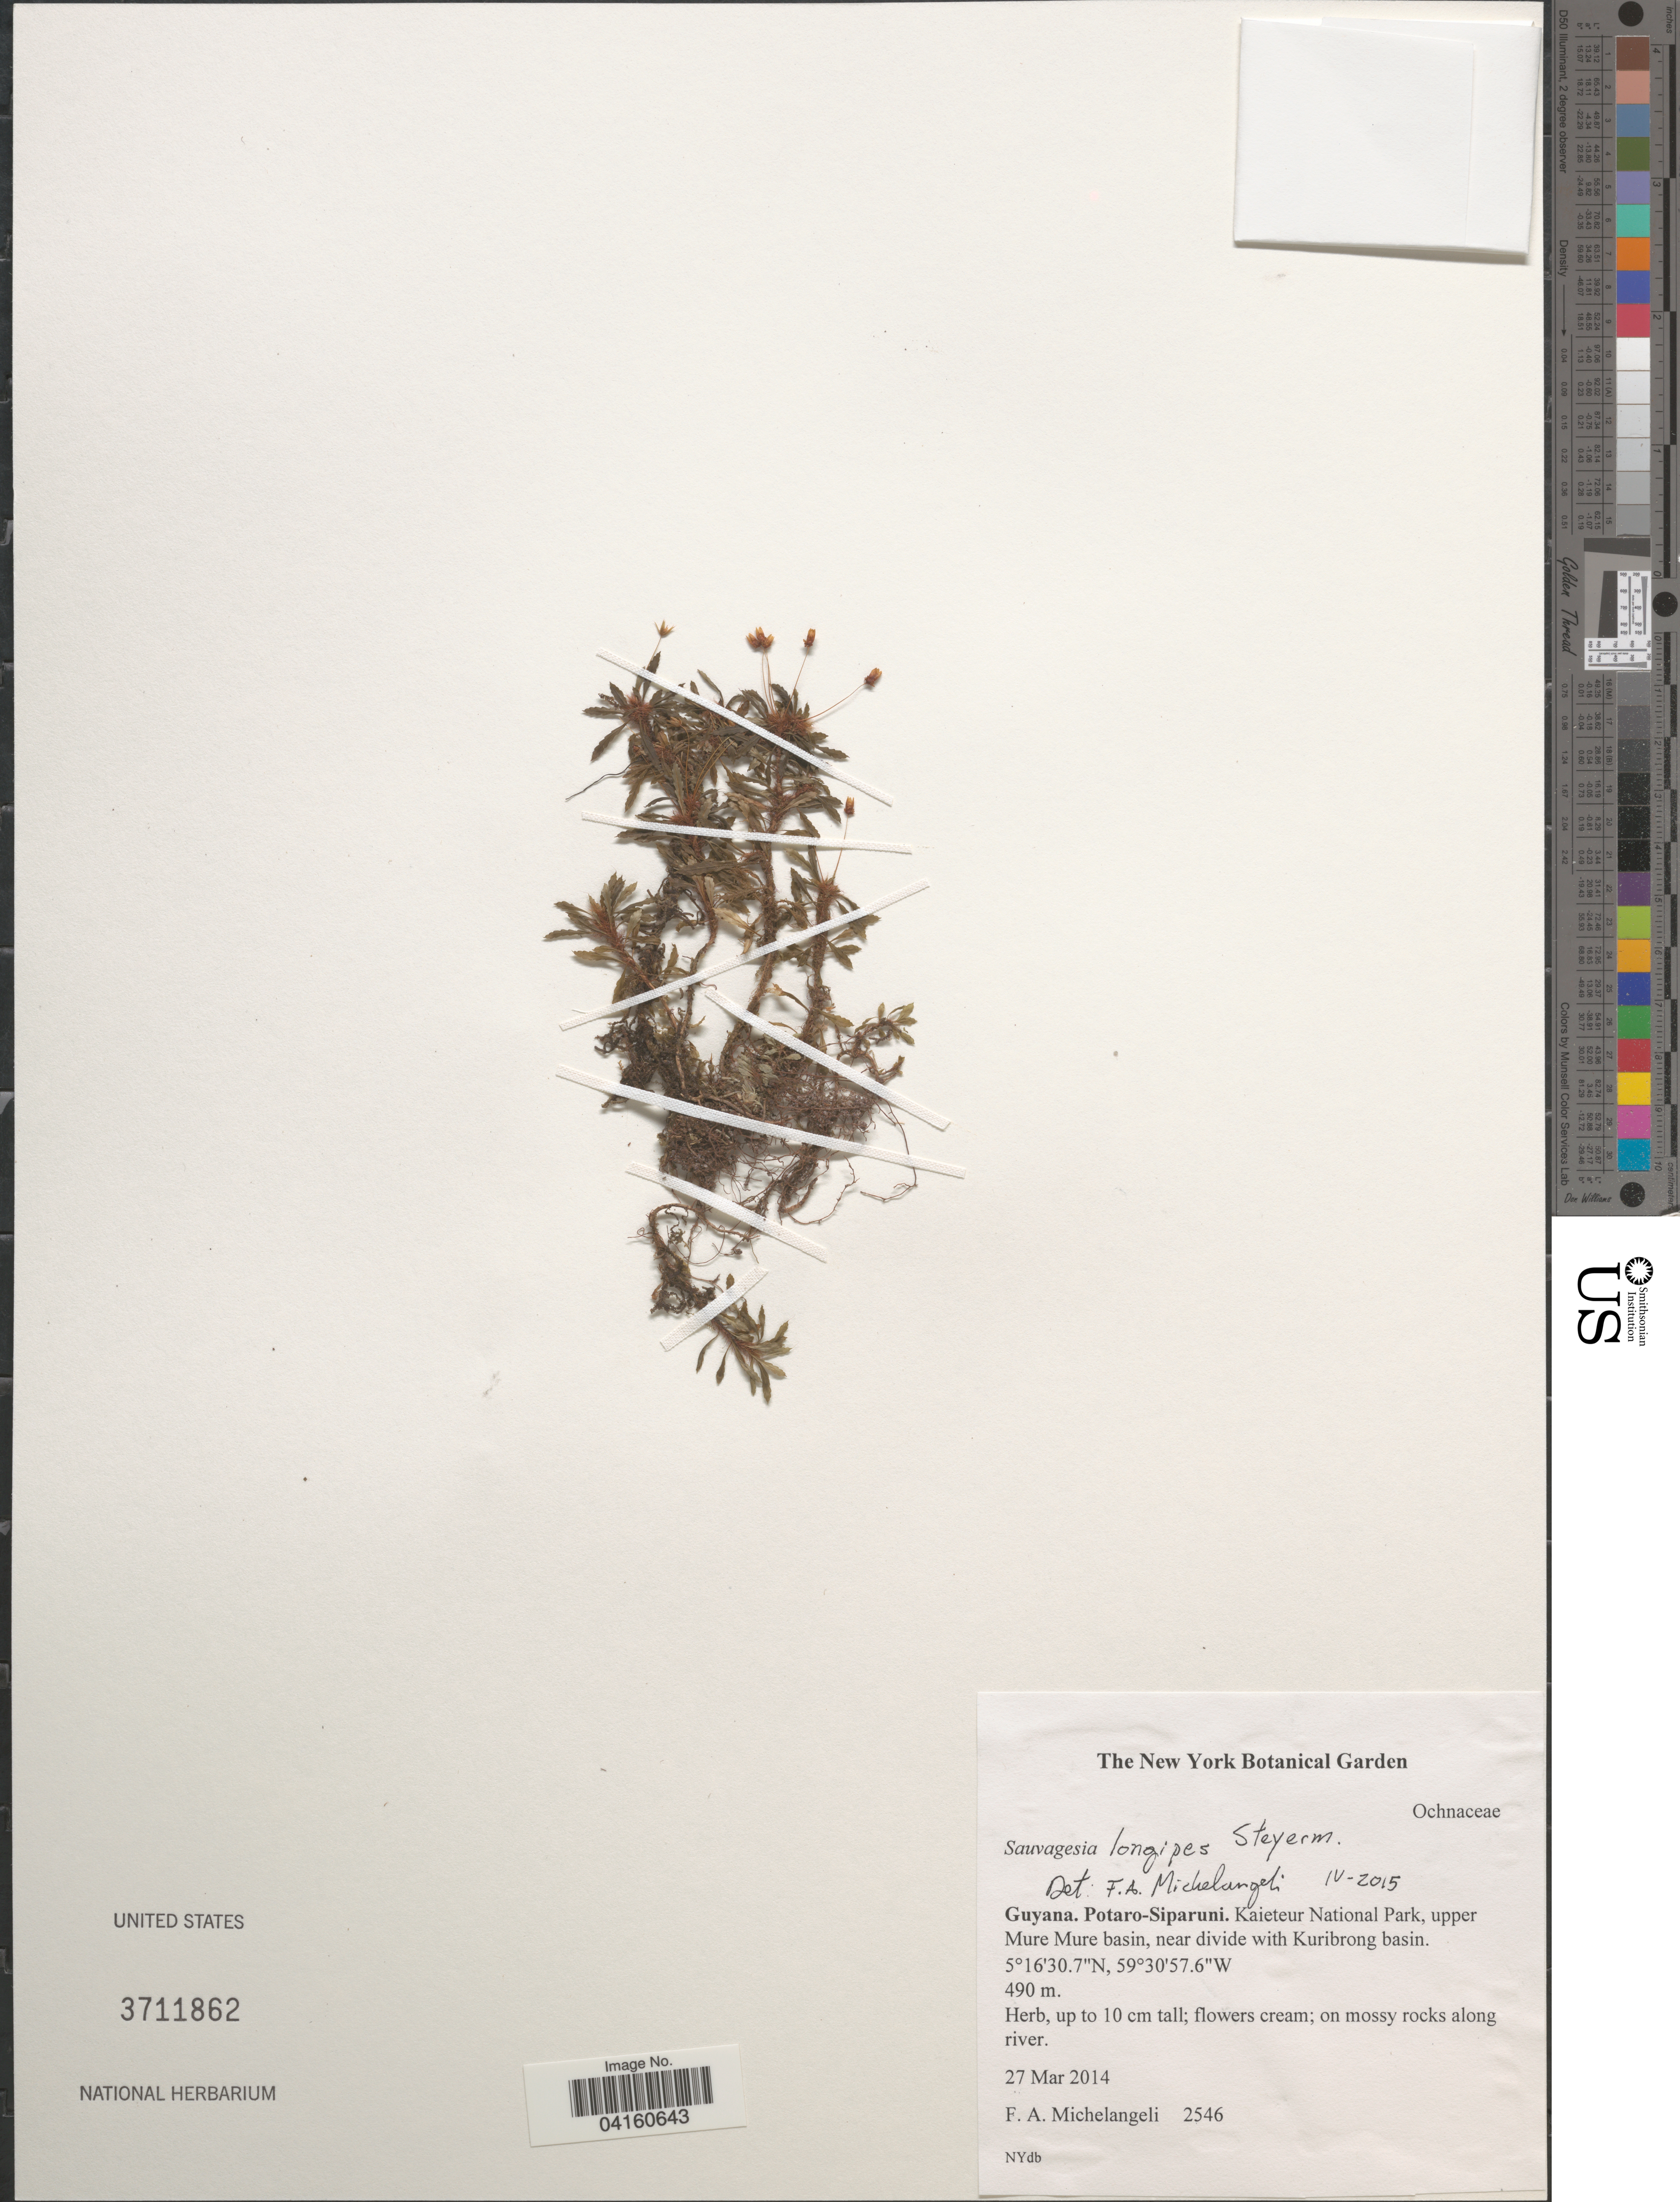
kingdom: Plantae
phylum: Tracheophyta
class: Magnoliopsida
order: Malpighiales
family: Ochnaceae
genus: Sauvagesia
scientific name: Sauvagesia longipes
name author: Steyerm.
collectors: F. A. Michelangeli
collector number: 2546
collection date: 2014-03-27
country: Guyana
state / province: Potaro-Siparuni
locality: Kaieteur National Park, upper Mure Mure basin, near divide with Kuribrong basin.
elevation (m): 490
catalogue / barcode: US 3711862